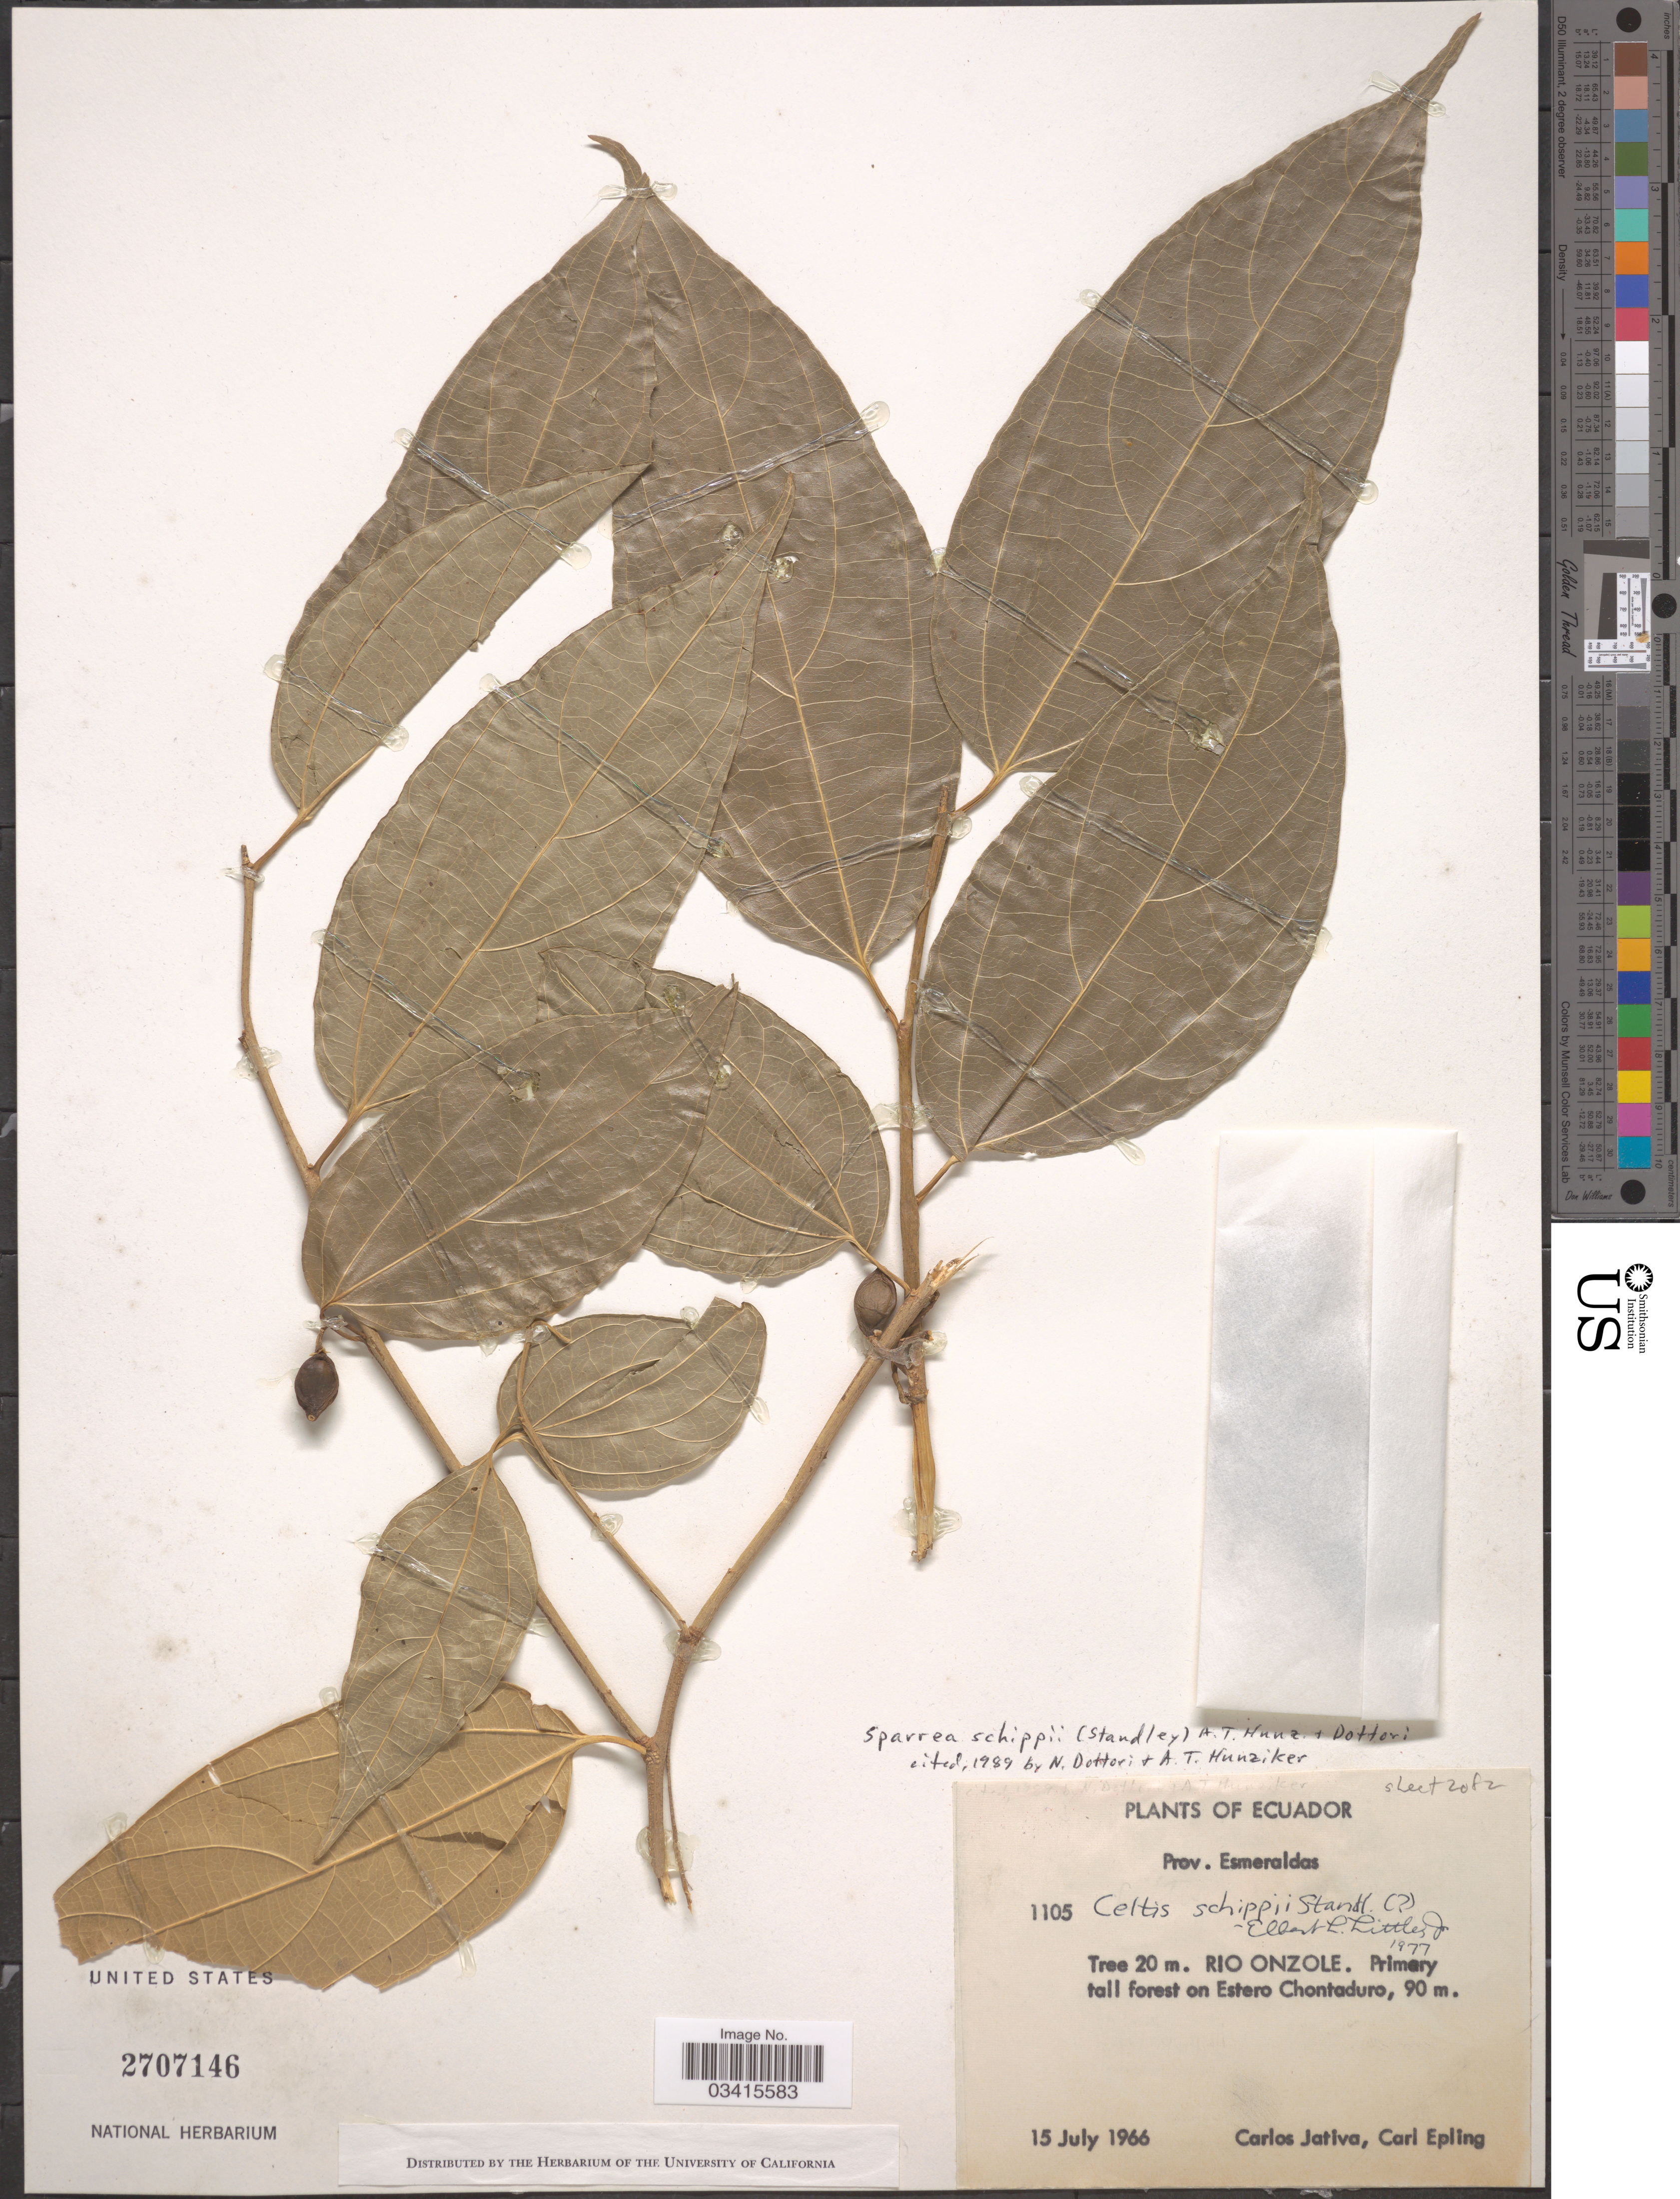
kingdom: Plantae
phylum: Tracheophyta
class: Magnoliopsida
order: Rosales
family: Cannabaceae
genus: Celtis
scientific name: Celtis schippii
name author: Standl.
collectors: C. D. Játiva & C. C. Epling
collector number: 1105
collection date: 1966-07-15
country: Ecuador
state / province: Esmeraldas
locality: Rio Onzole. Primary tall forest on Estero Chontaduro.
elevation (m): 90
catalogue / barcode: US 2707146